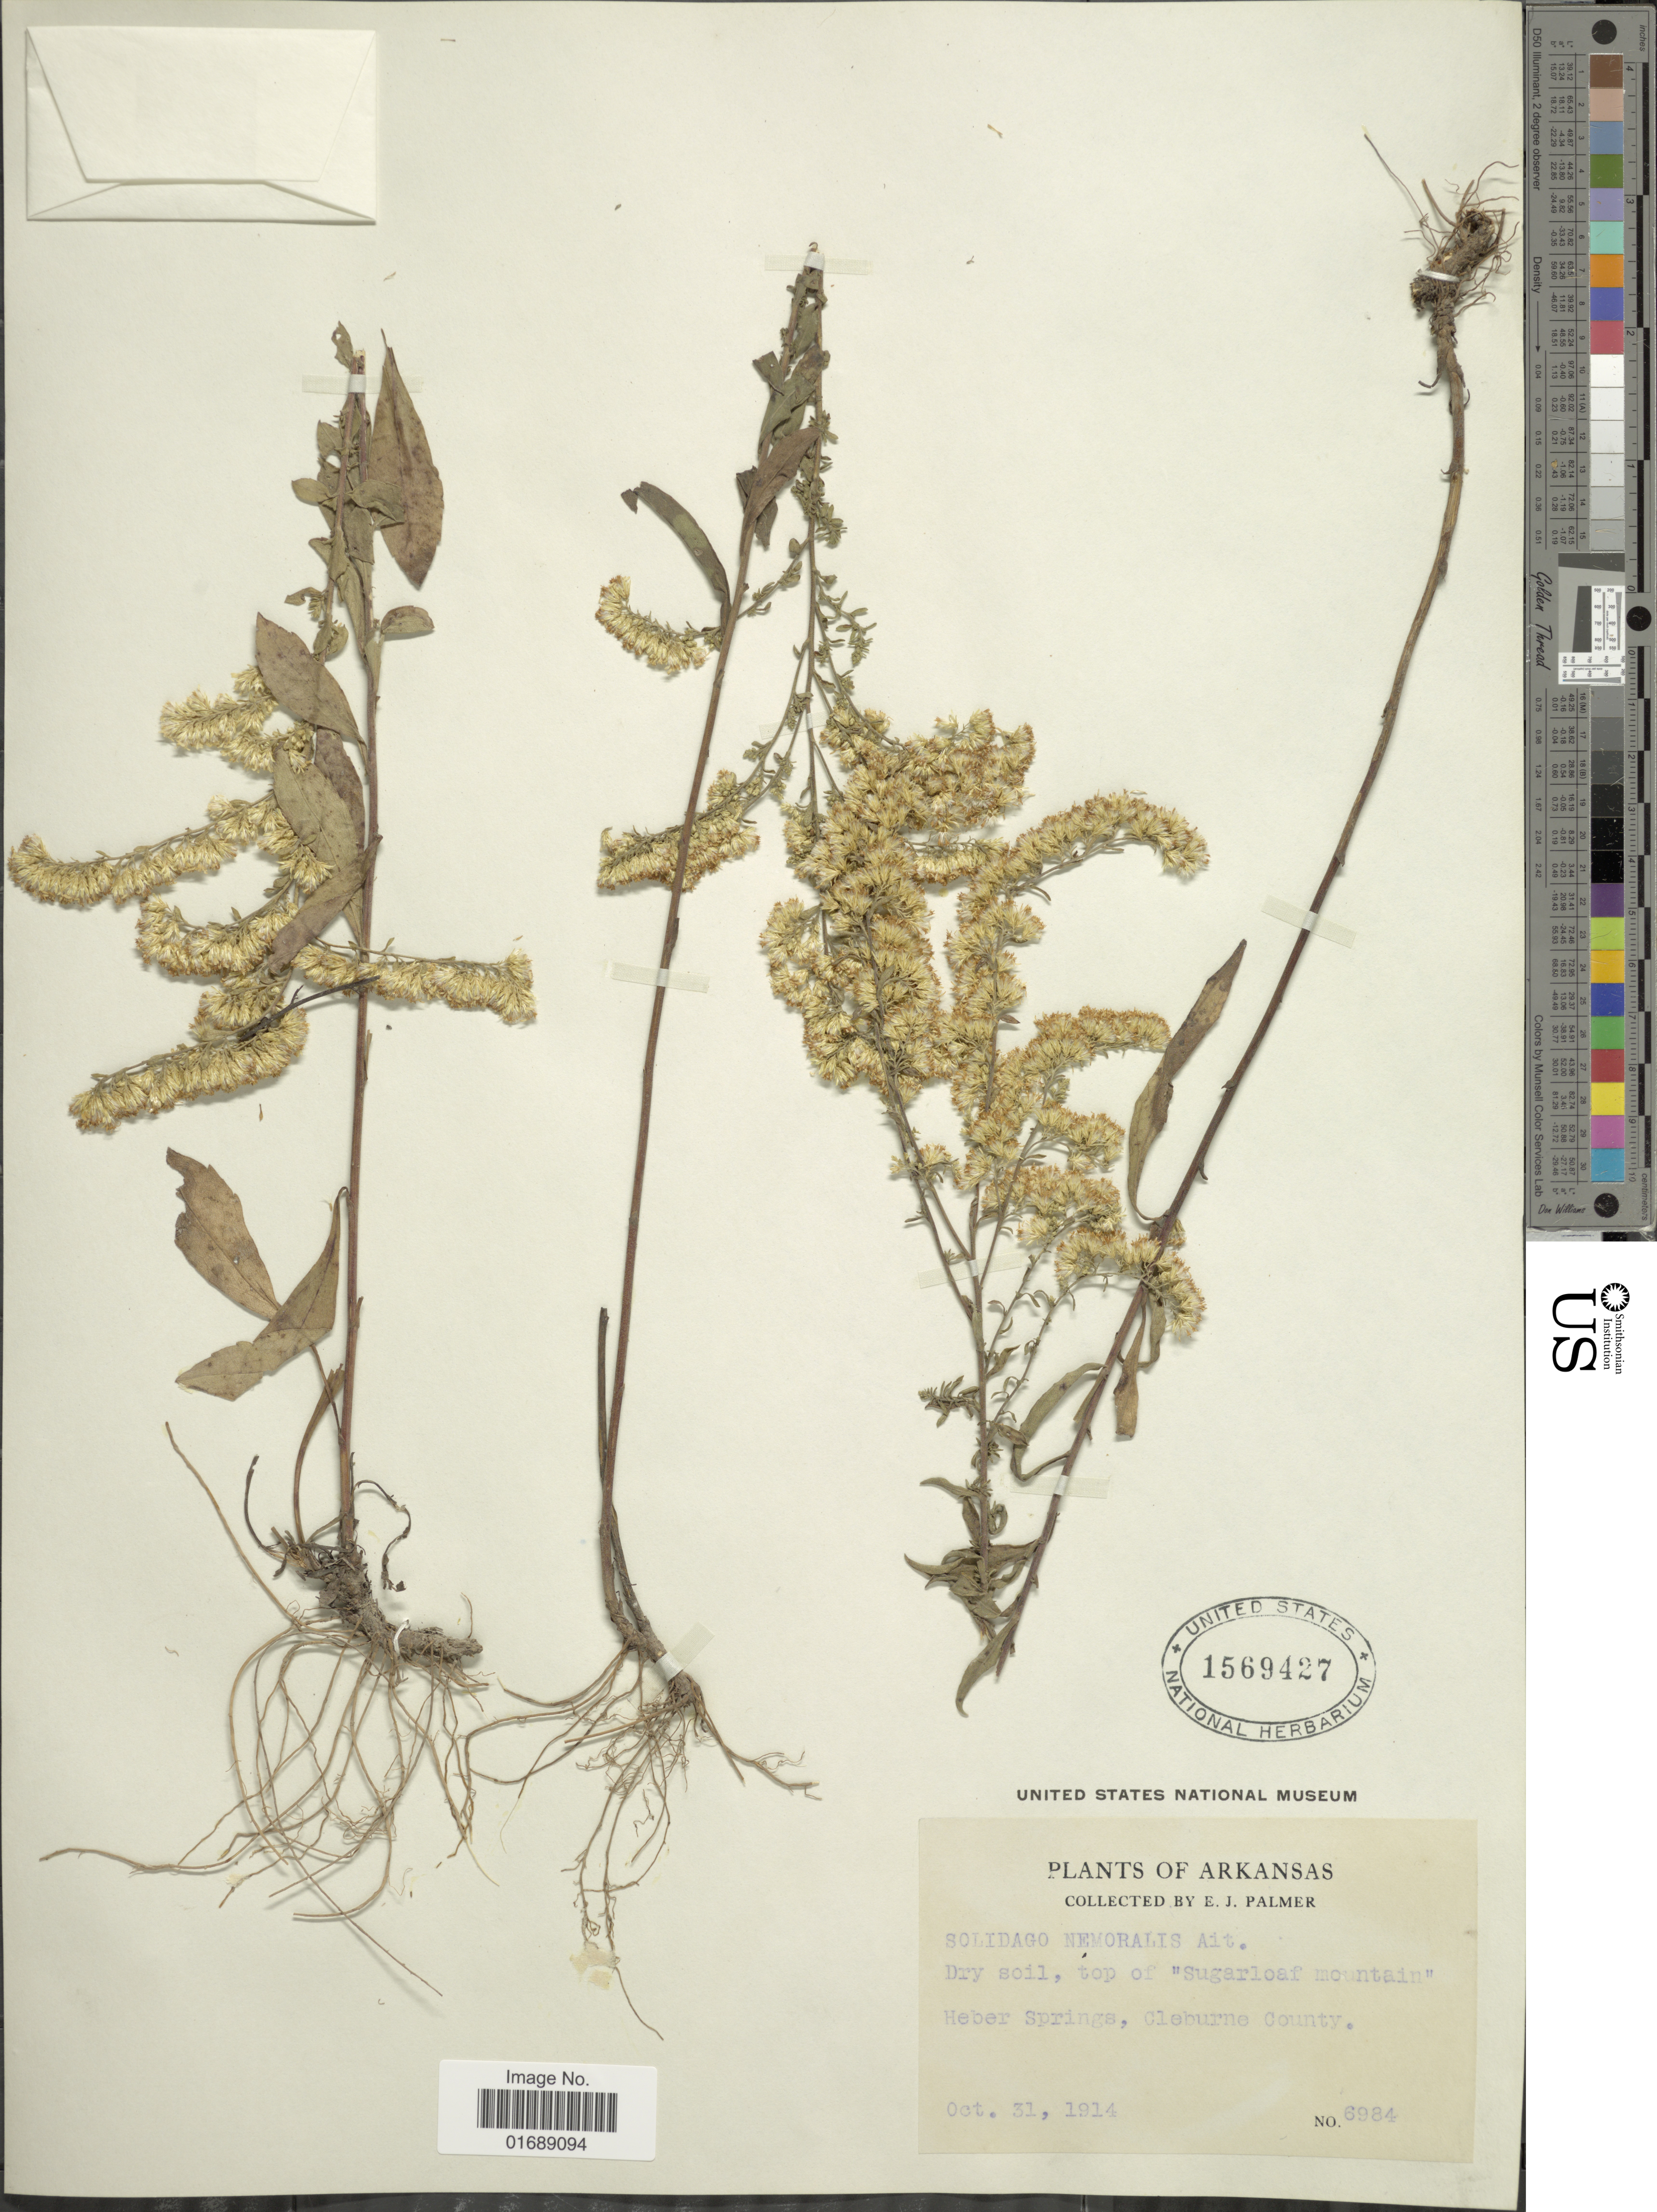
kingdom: Plantae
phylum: Tracheophyta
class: Magnoliopsida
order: Asterales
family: Asteraceae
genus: Solidago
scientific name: Solidago nemoralis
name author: Aiton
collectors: E. J. Palmer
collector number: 6984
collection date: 1914-10-31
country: United States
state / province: Arkansas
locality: Heber Springs, Cleburne County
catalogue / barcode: US 1569427